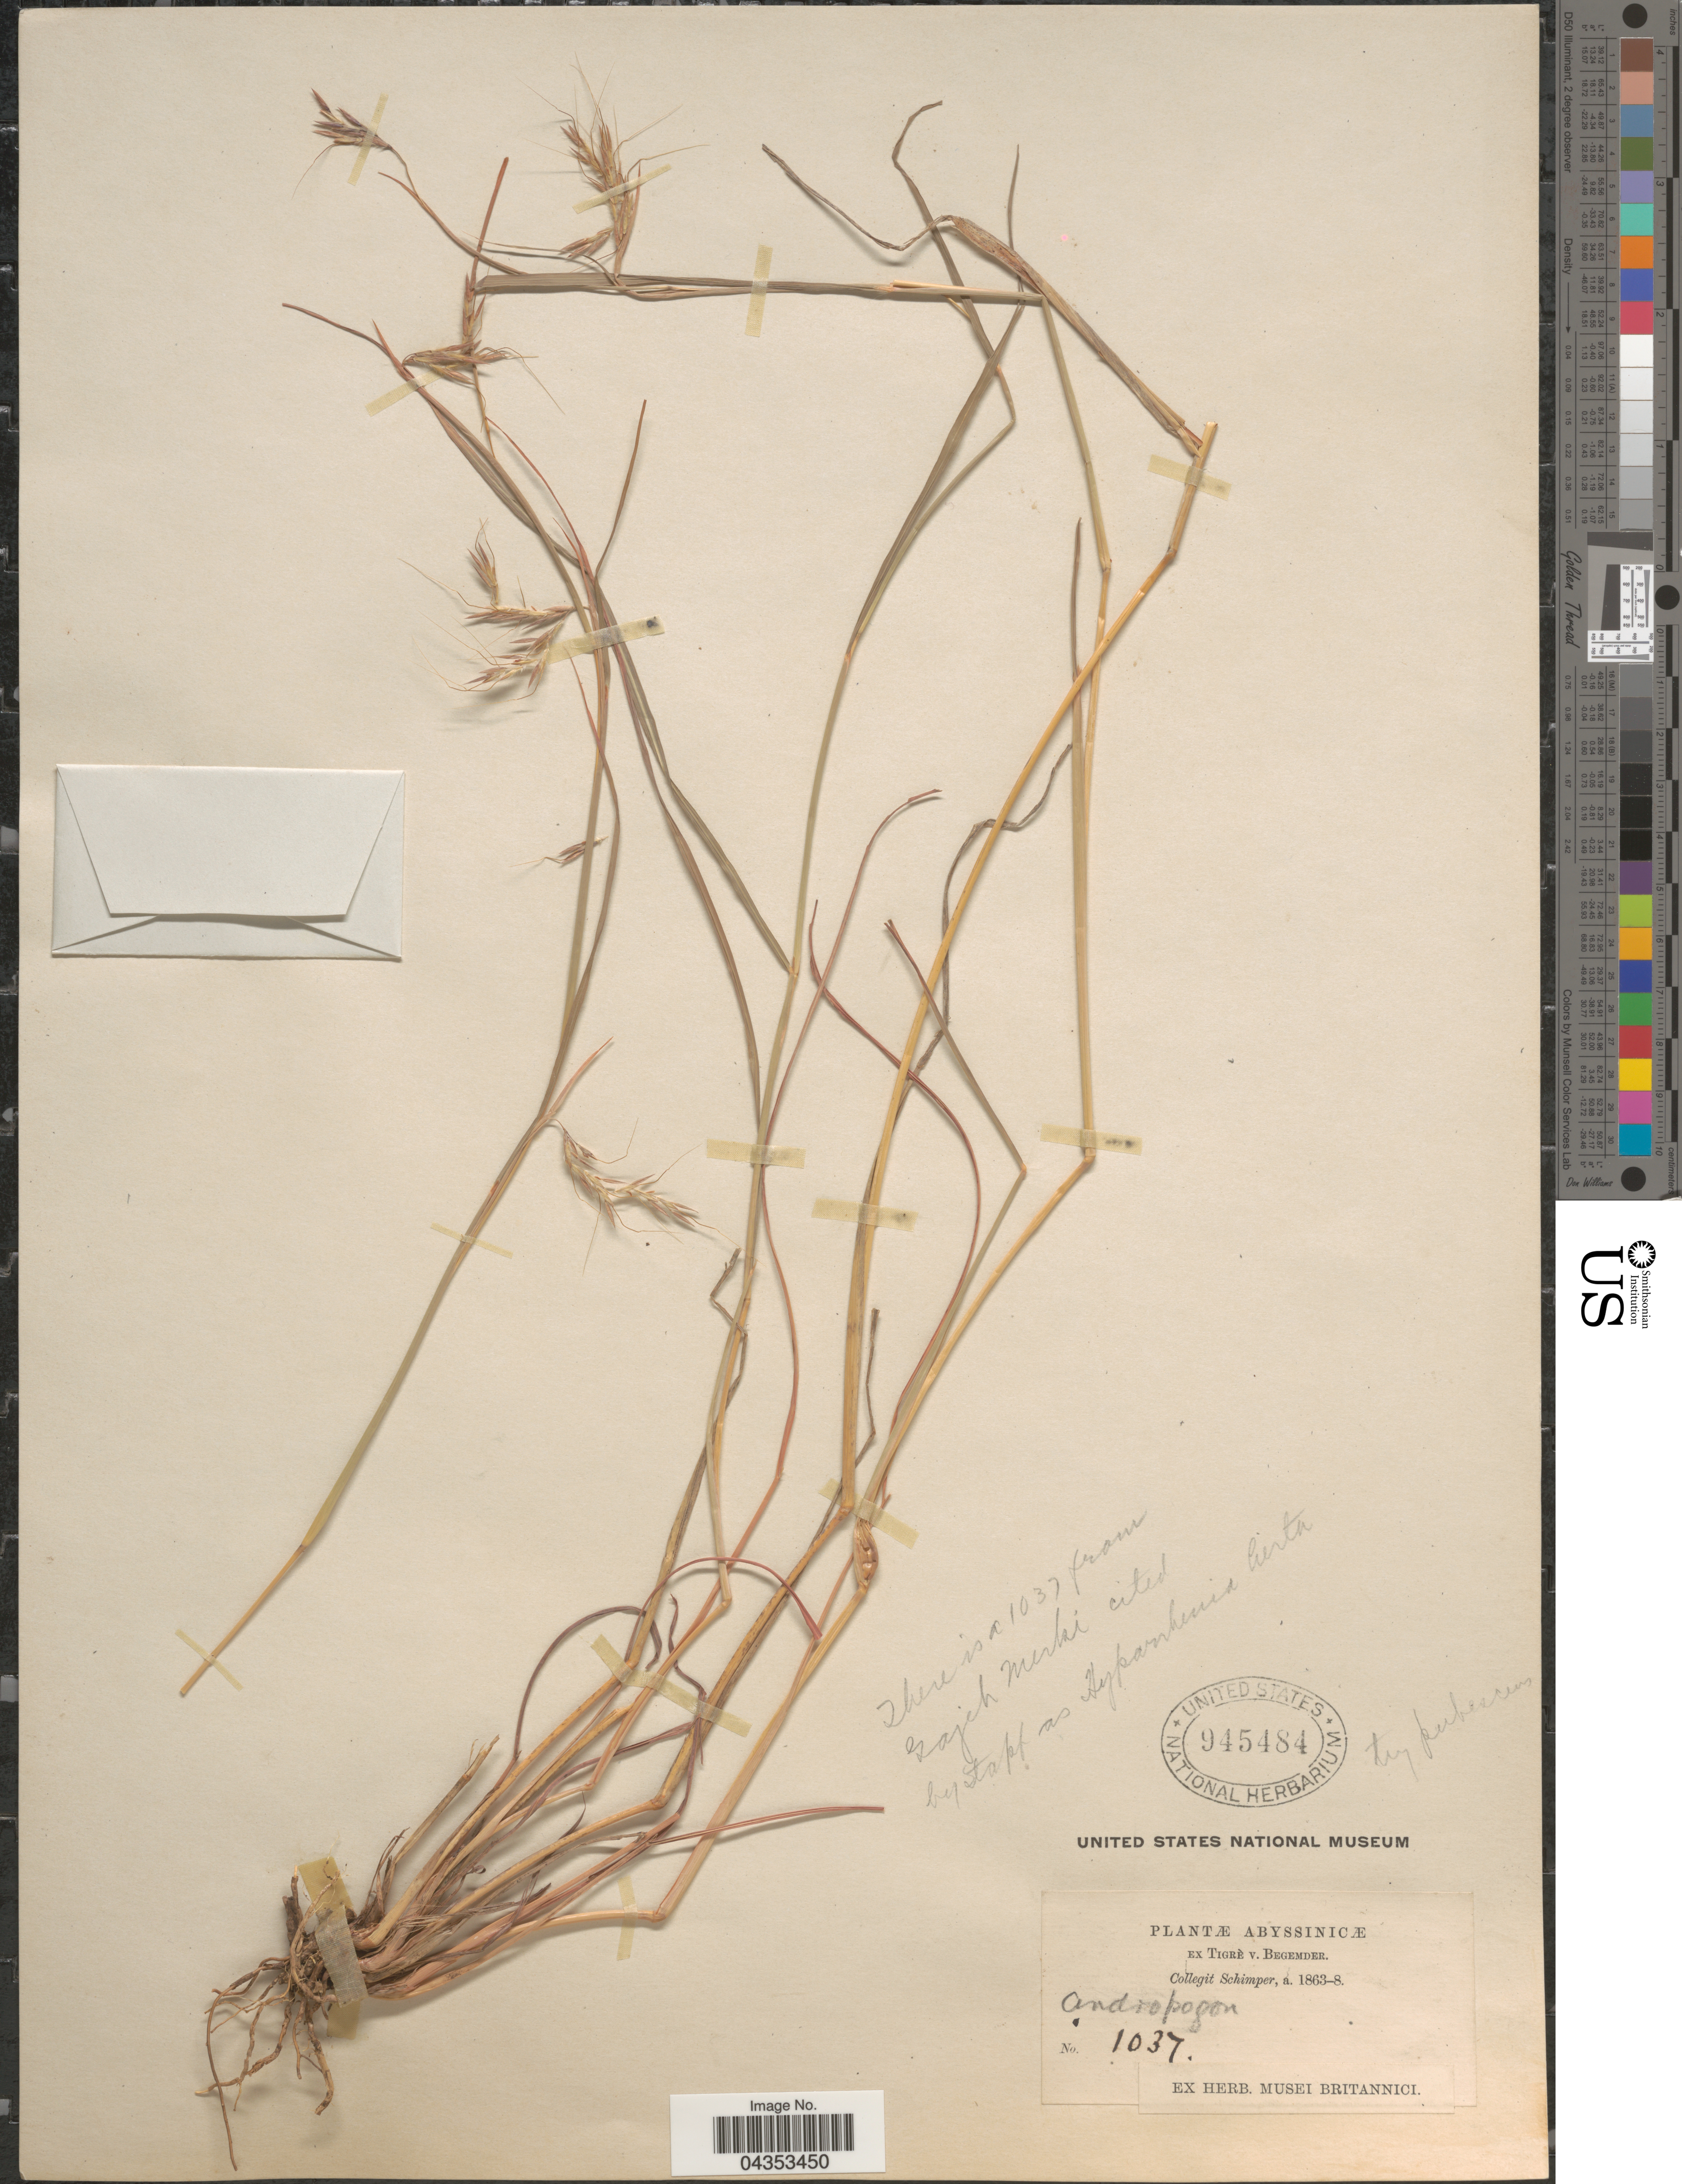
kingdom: Plantae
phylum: Tracheophyta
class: Liliopsida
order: Poales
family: Poaceae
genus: Hyparrhenia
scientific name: Hyparrhenia hirta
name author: (L.) Stapf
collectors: -. Schimper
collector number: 1037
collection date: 1863/1868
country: Ethiopia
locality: Abyssinicæ.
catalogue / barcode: US 945484